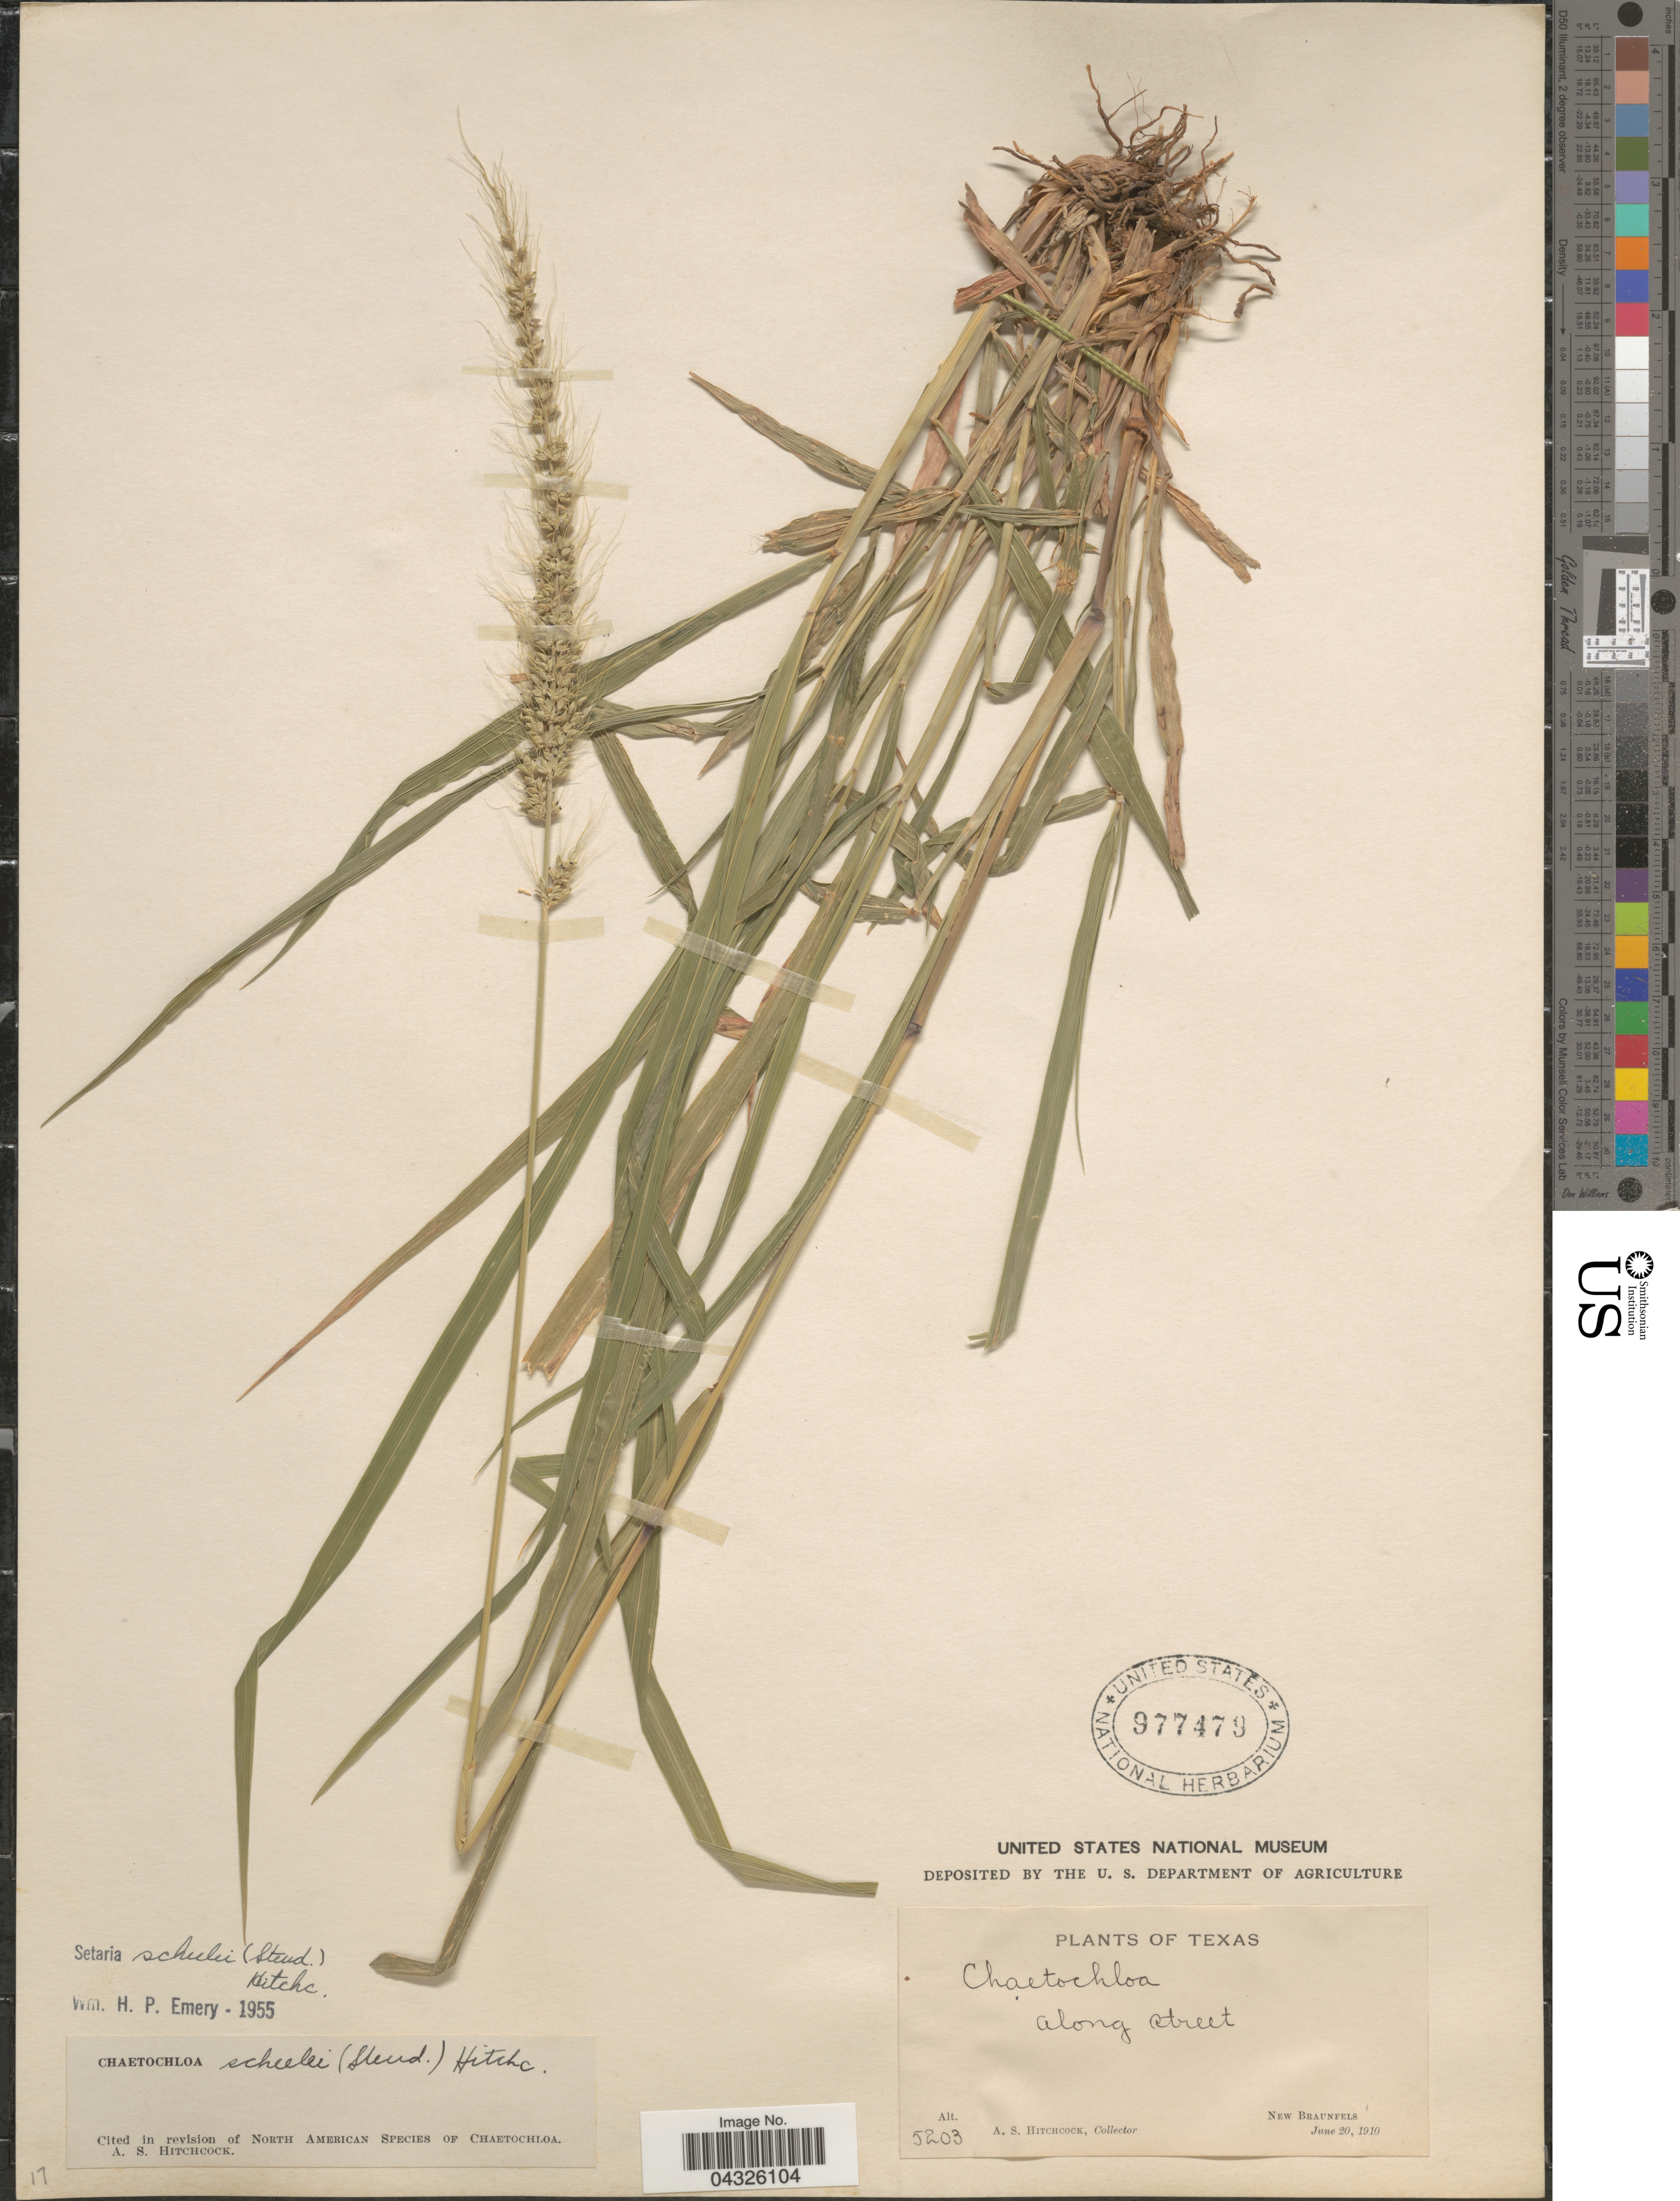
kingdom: Plantae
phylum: Tracheophyta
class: Liliopsida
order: Poales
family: Poaceae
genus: Setaria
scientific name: Setaria scheelei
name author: (Steud.) Hitchc.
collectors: A. S. Hitchcock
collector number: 5203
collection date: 1910-06-20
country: United States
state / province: Texas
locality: New Braunfels.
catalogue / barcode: US 977479